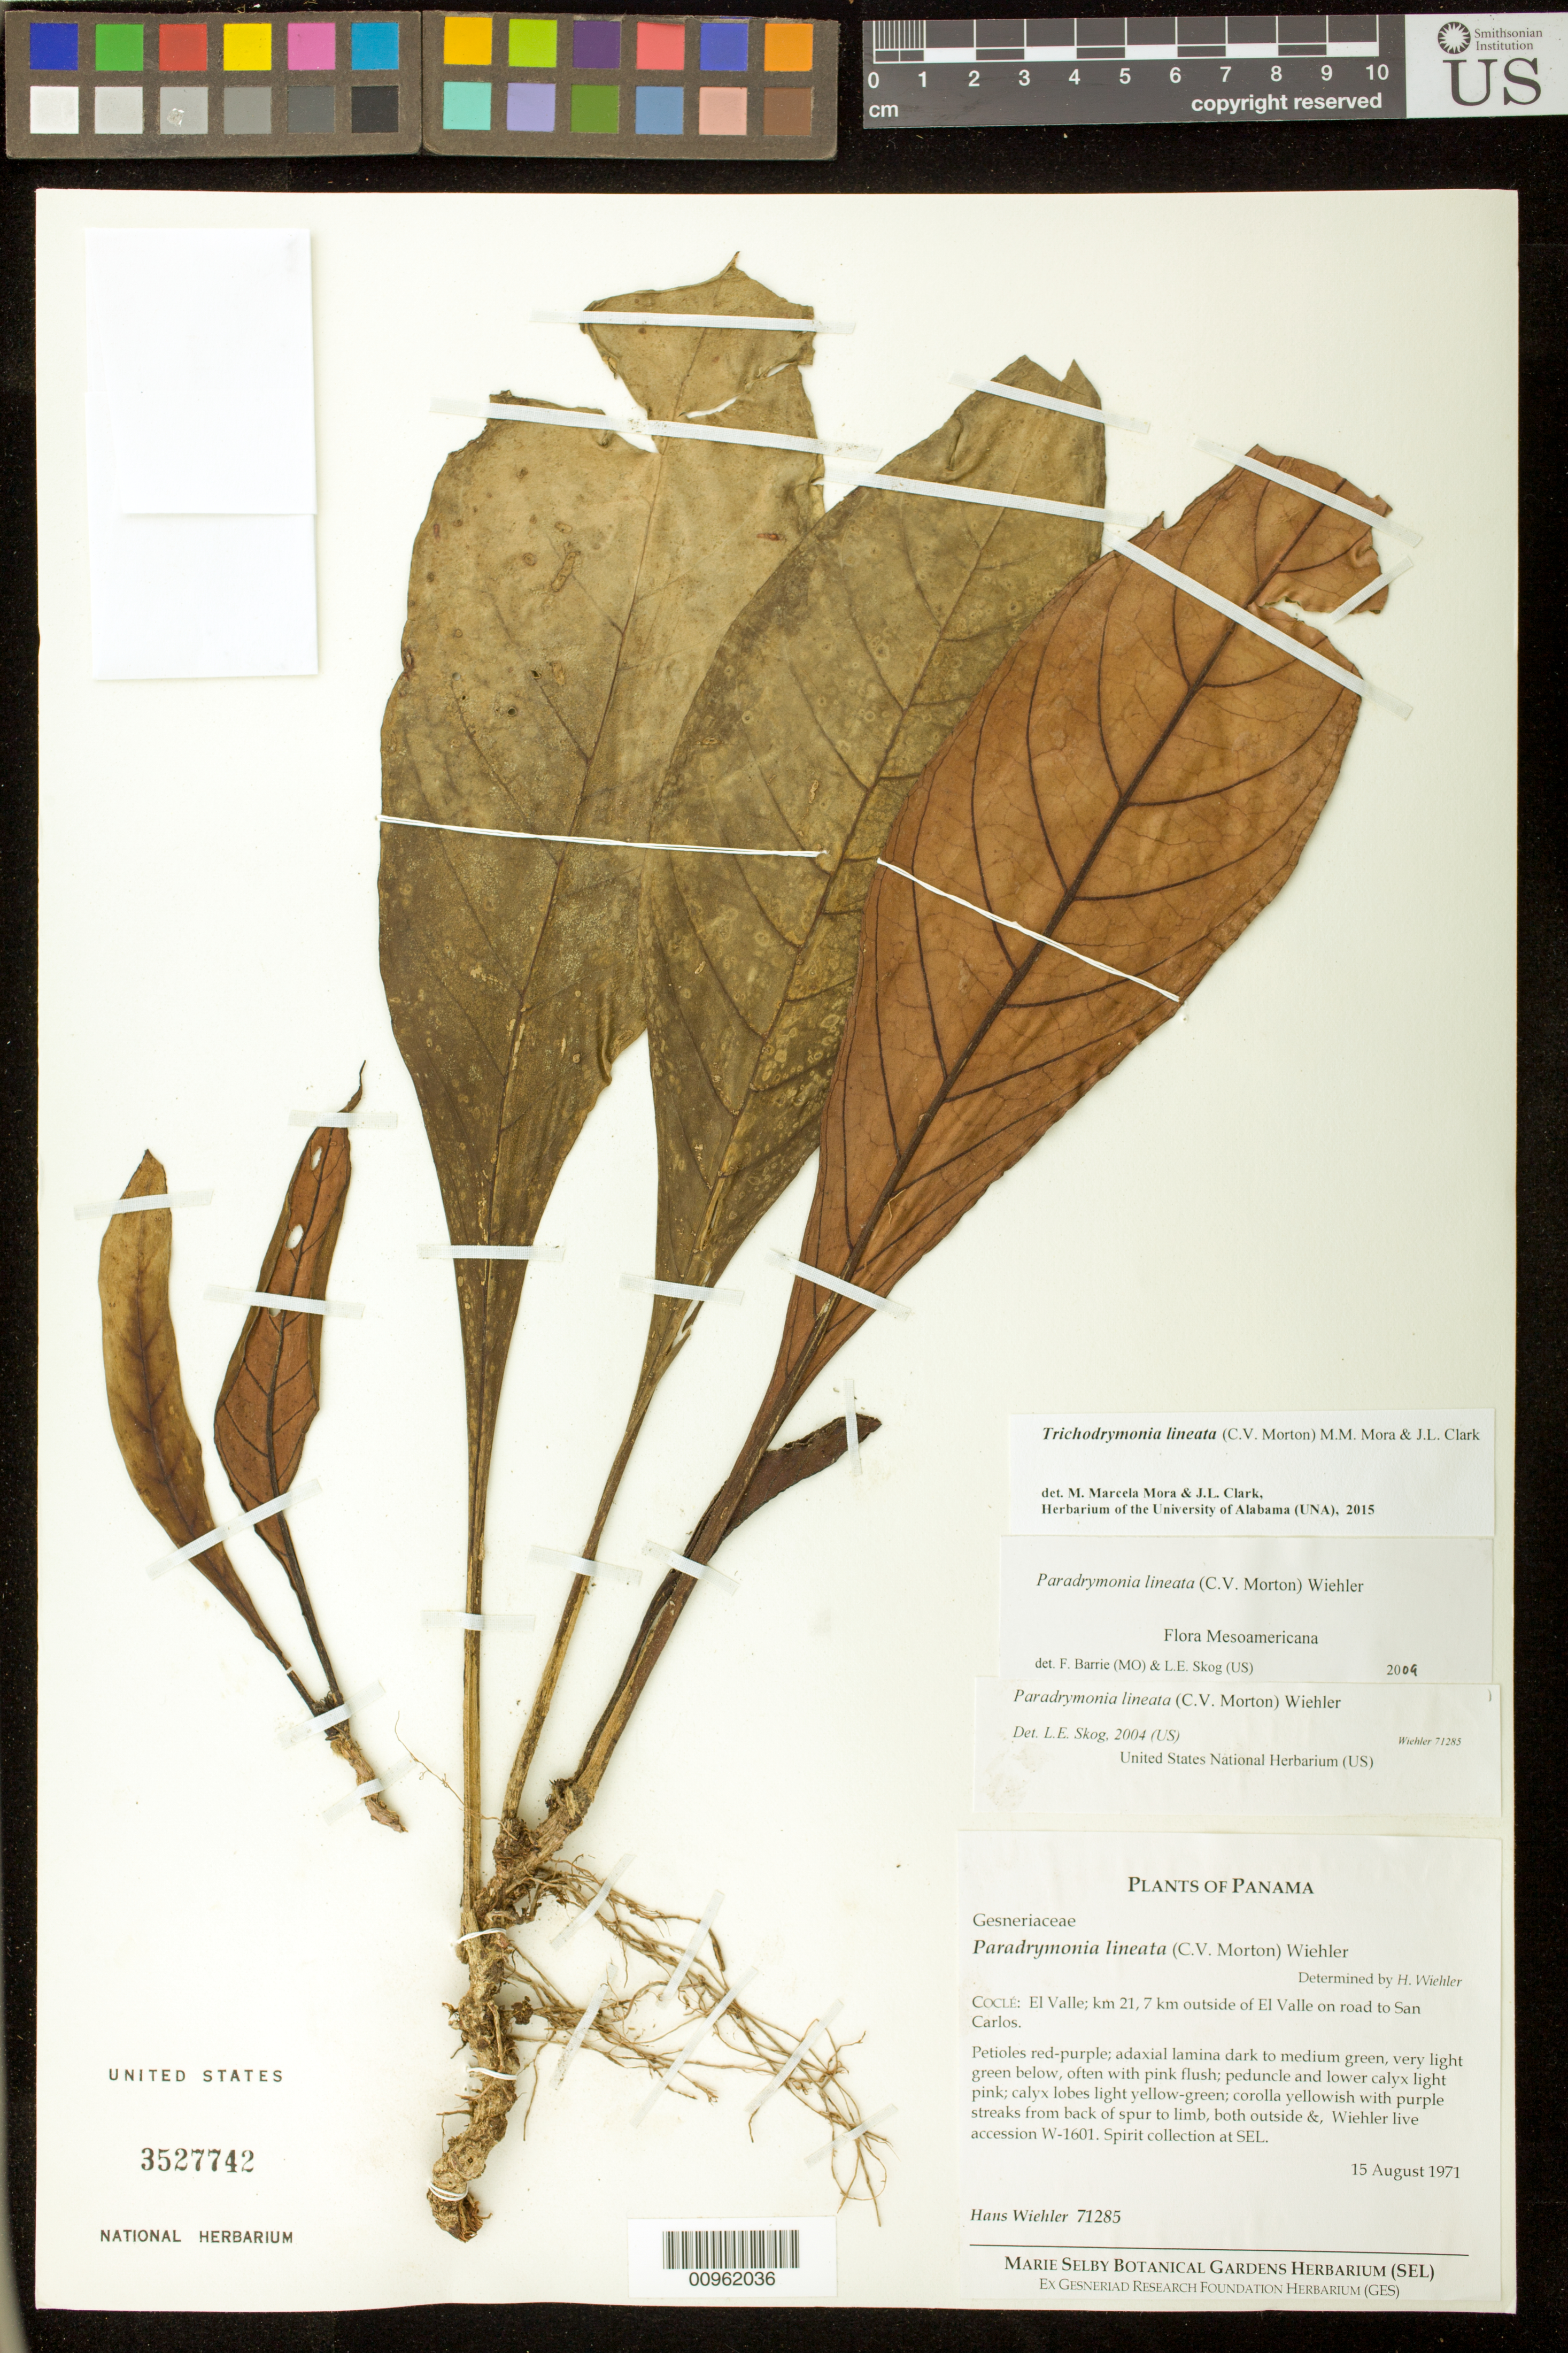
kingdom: Plantae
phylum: Tracheophyta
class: Magnoliopsida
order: Lamiales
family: Gesneriaceae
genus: Trichodrymonia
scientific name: Trichodrymonia lineata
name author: (C.V. Morton) M.M. Mora & J.L. Clark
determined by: Mora, M. M.; Clark, J. L.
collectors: H. J. Wiehler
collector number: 71285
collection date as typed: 15 Aug 1971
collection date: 1971-08-15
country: Panama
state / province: Coclé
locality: Coclé: El Valle; km 21, 7 km outside of El Valle on road to San Carlos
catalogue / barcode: US 3527742